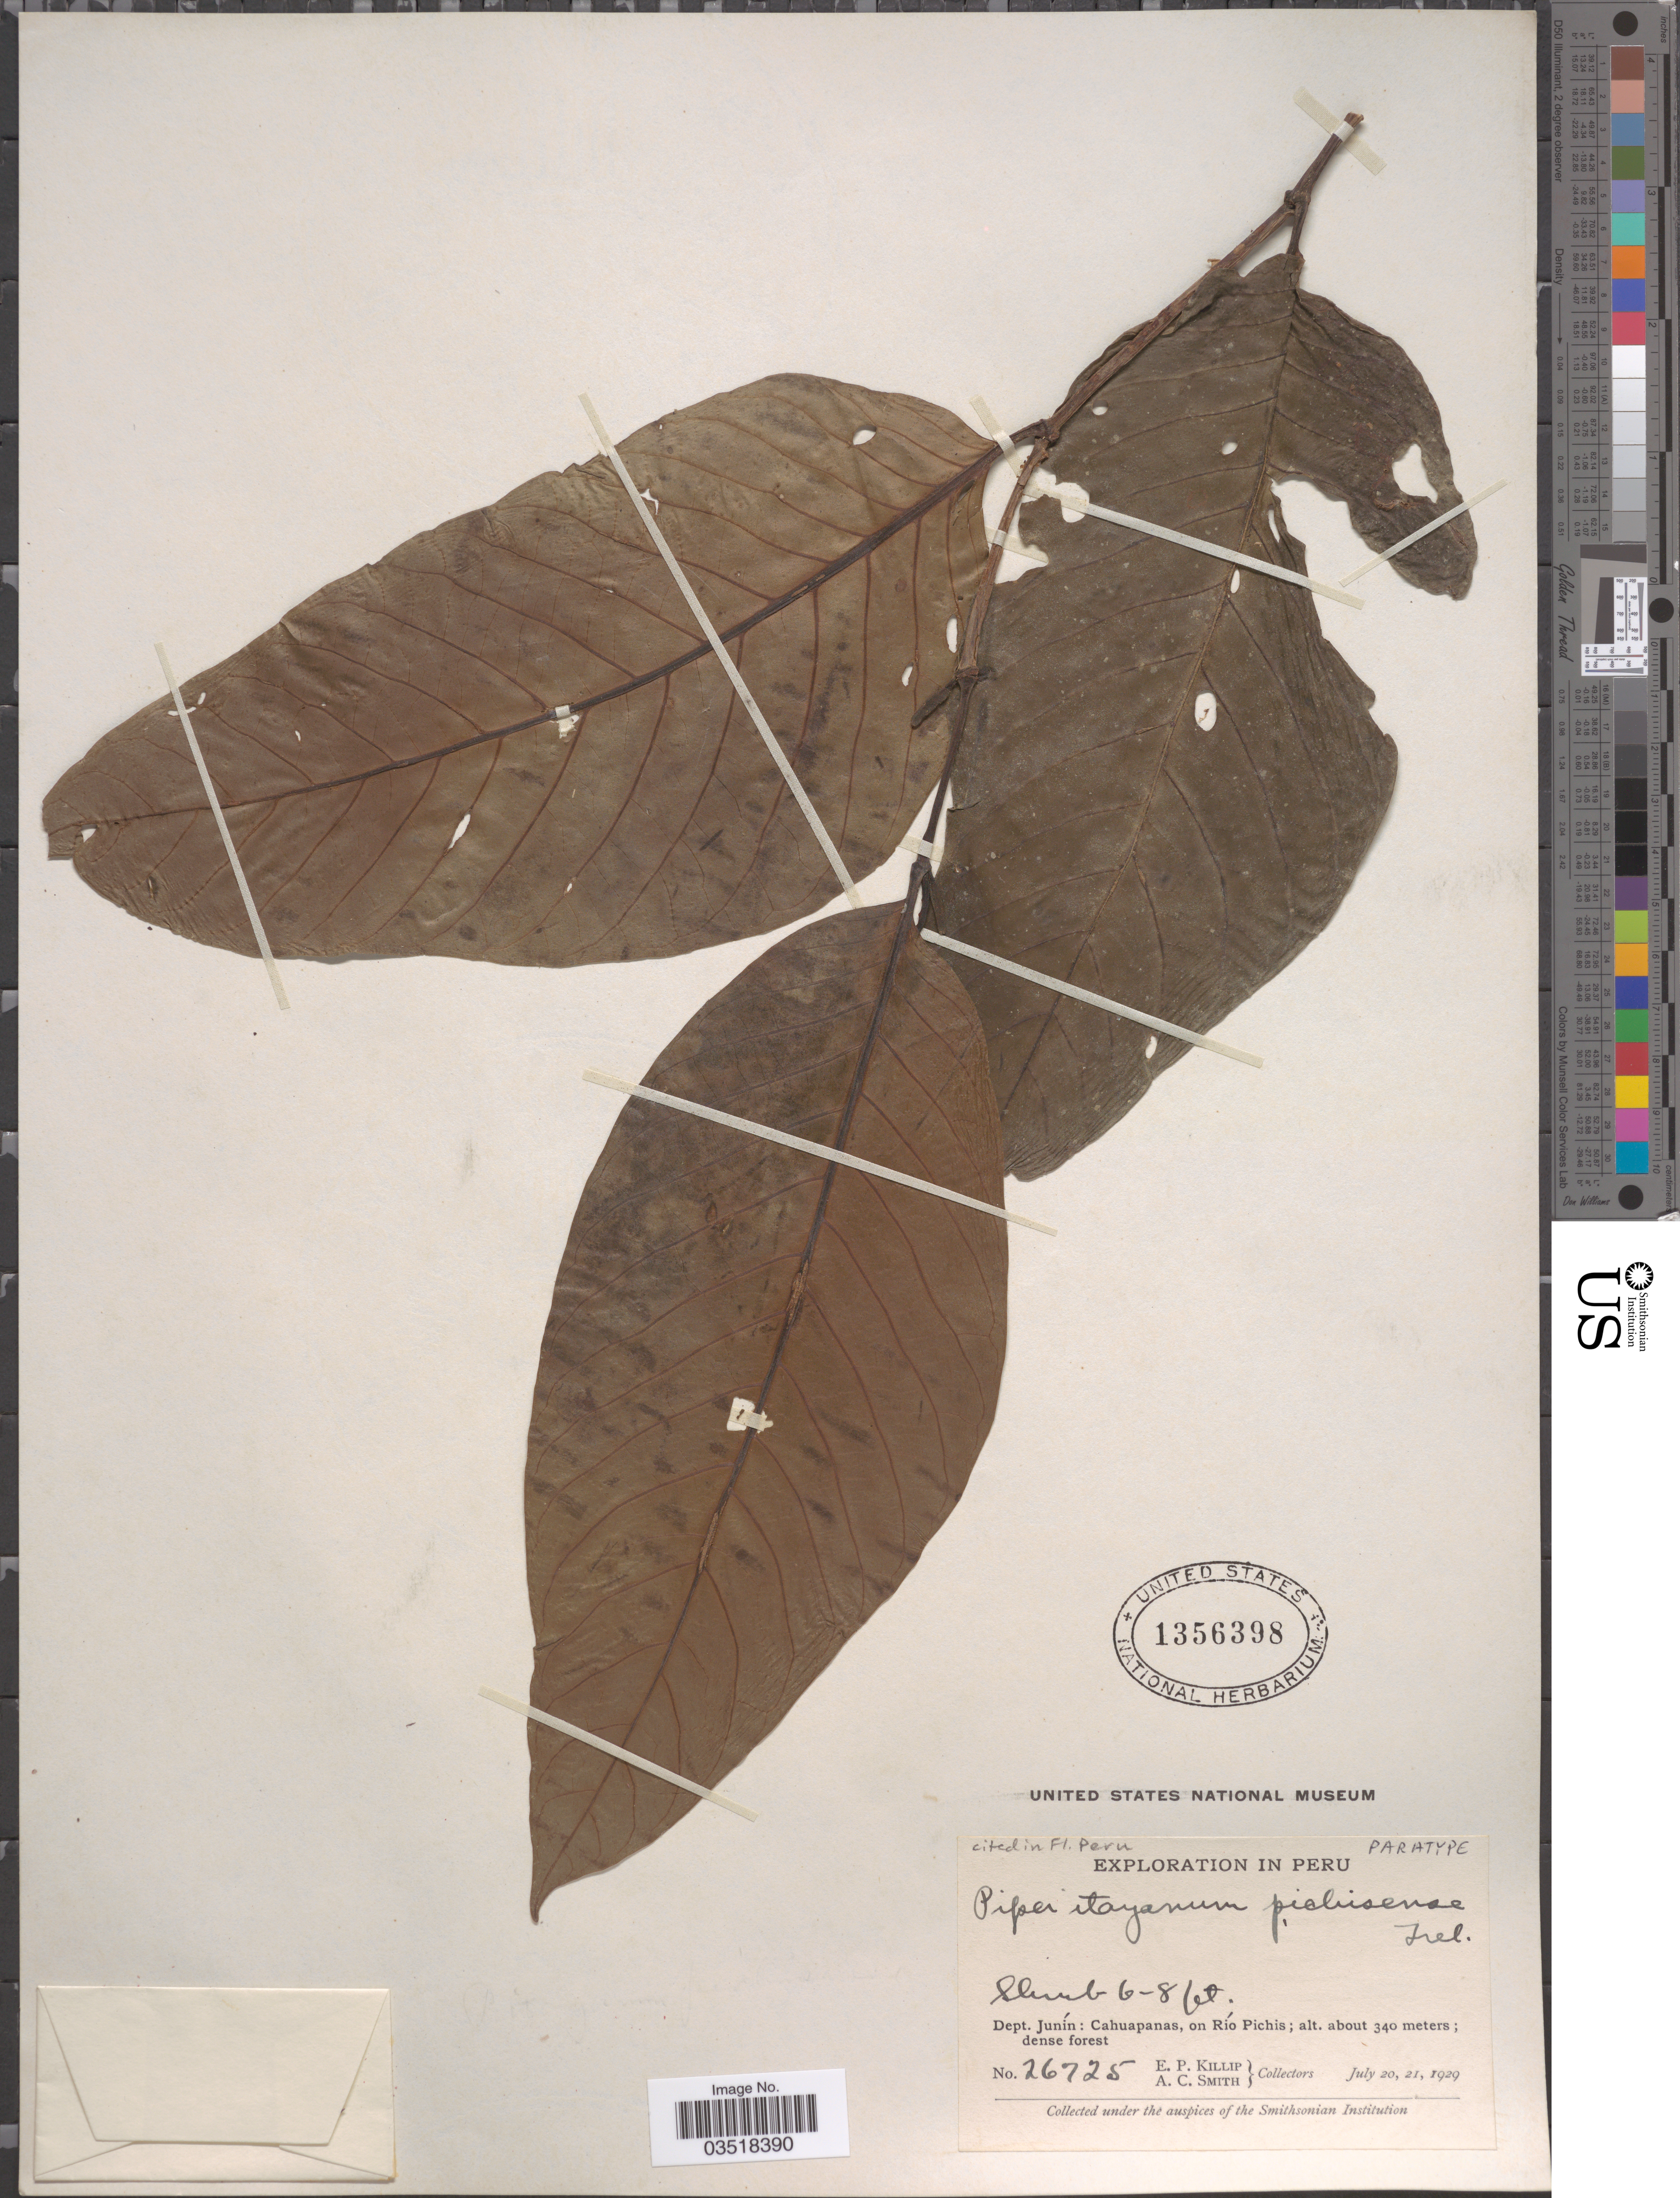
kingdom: Plantae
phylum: Tracheophyta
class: Magnoliopsida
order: Piperales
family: Piperaceae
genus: Piper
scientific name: Piper itayanum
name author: Trel.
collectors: E. P. Killip & A. C. Smith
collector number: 26725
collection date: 1929-07-20/1929-07-21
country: Peru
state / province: Junín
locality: Dept. Junín: Cahuapanas, on Río Pichis.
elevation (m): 340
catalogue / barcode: US 1356398